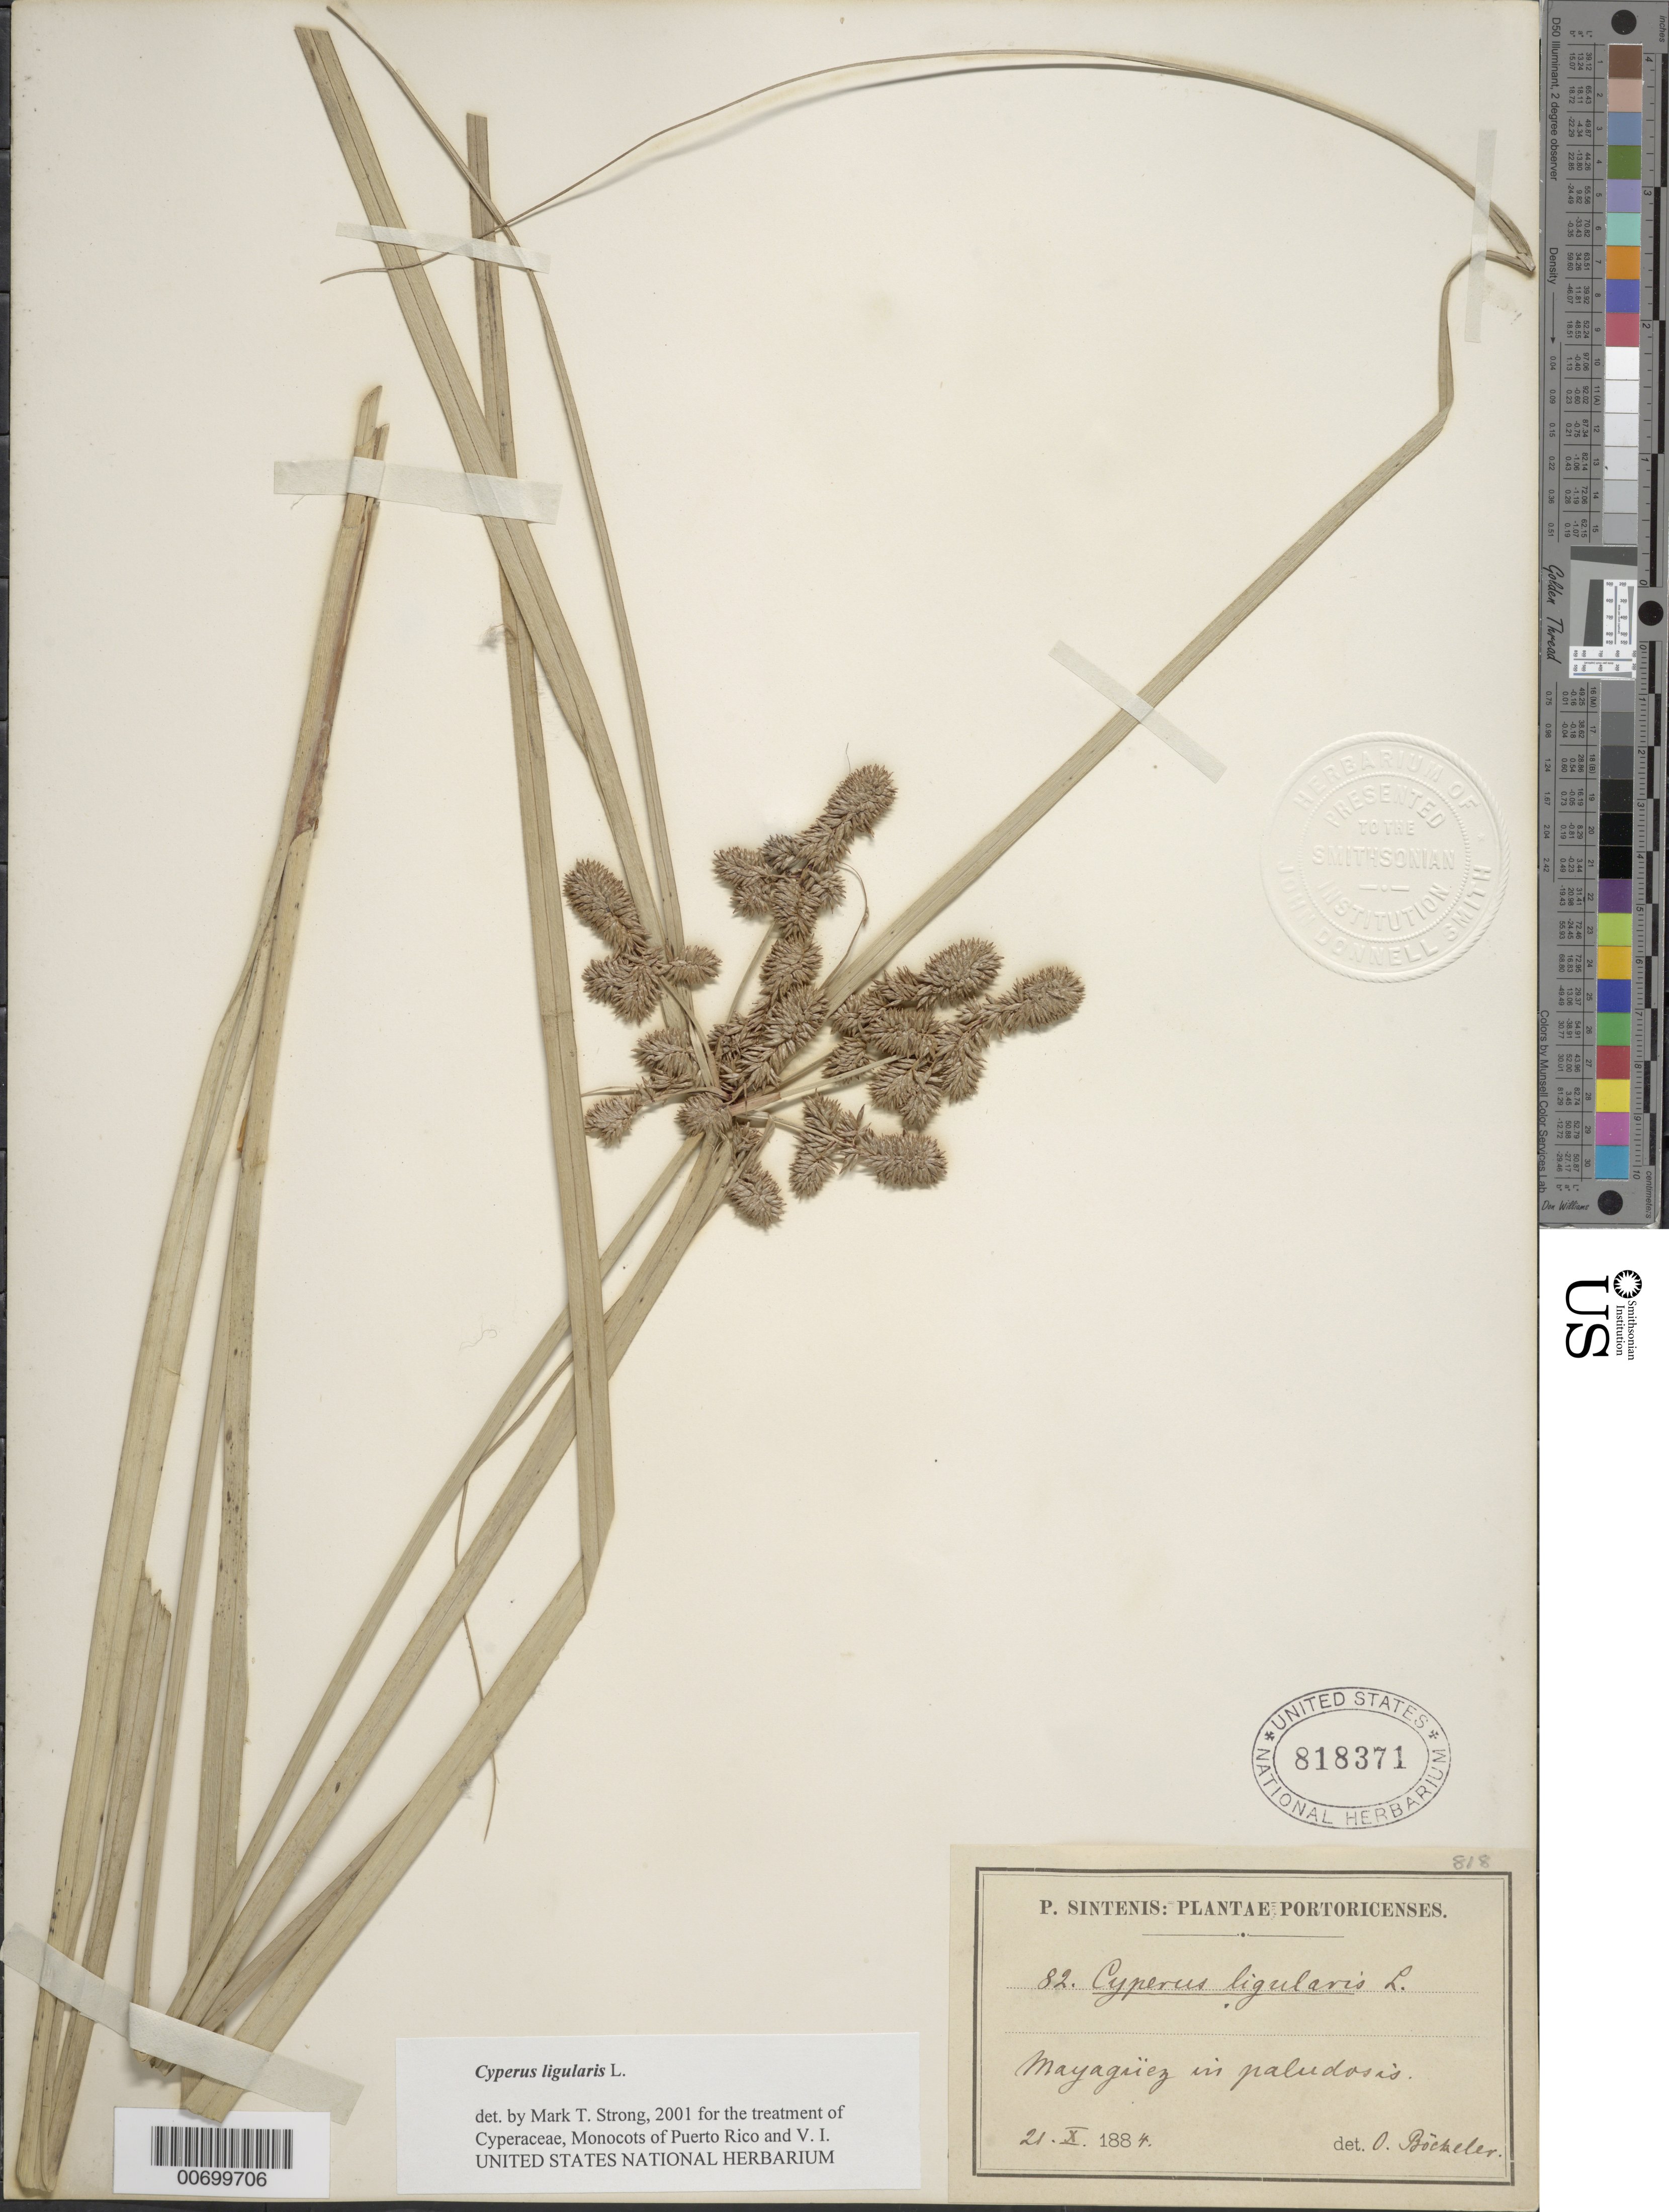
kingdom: Plantae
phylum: Tracheophyta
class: Liliopsida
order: Poales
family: Cyperaceae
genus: Cyperus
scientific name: Cyperus ligularis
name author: L.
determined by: Strong, M. T., (US), Smithsonian Institution - National Museum of Natural History (UNITED STATES)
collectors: P. Sintenis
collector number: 82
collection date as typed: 21 Oct 1884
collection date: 1884-10-21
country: Puerto Rico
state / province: Mayagüez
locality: Mayagüez.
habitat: In paludosis.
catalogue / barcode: US 818371